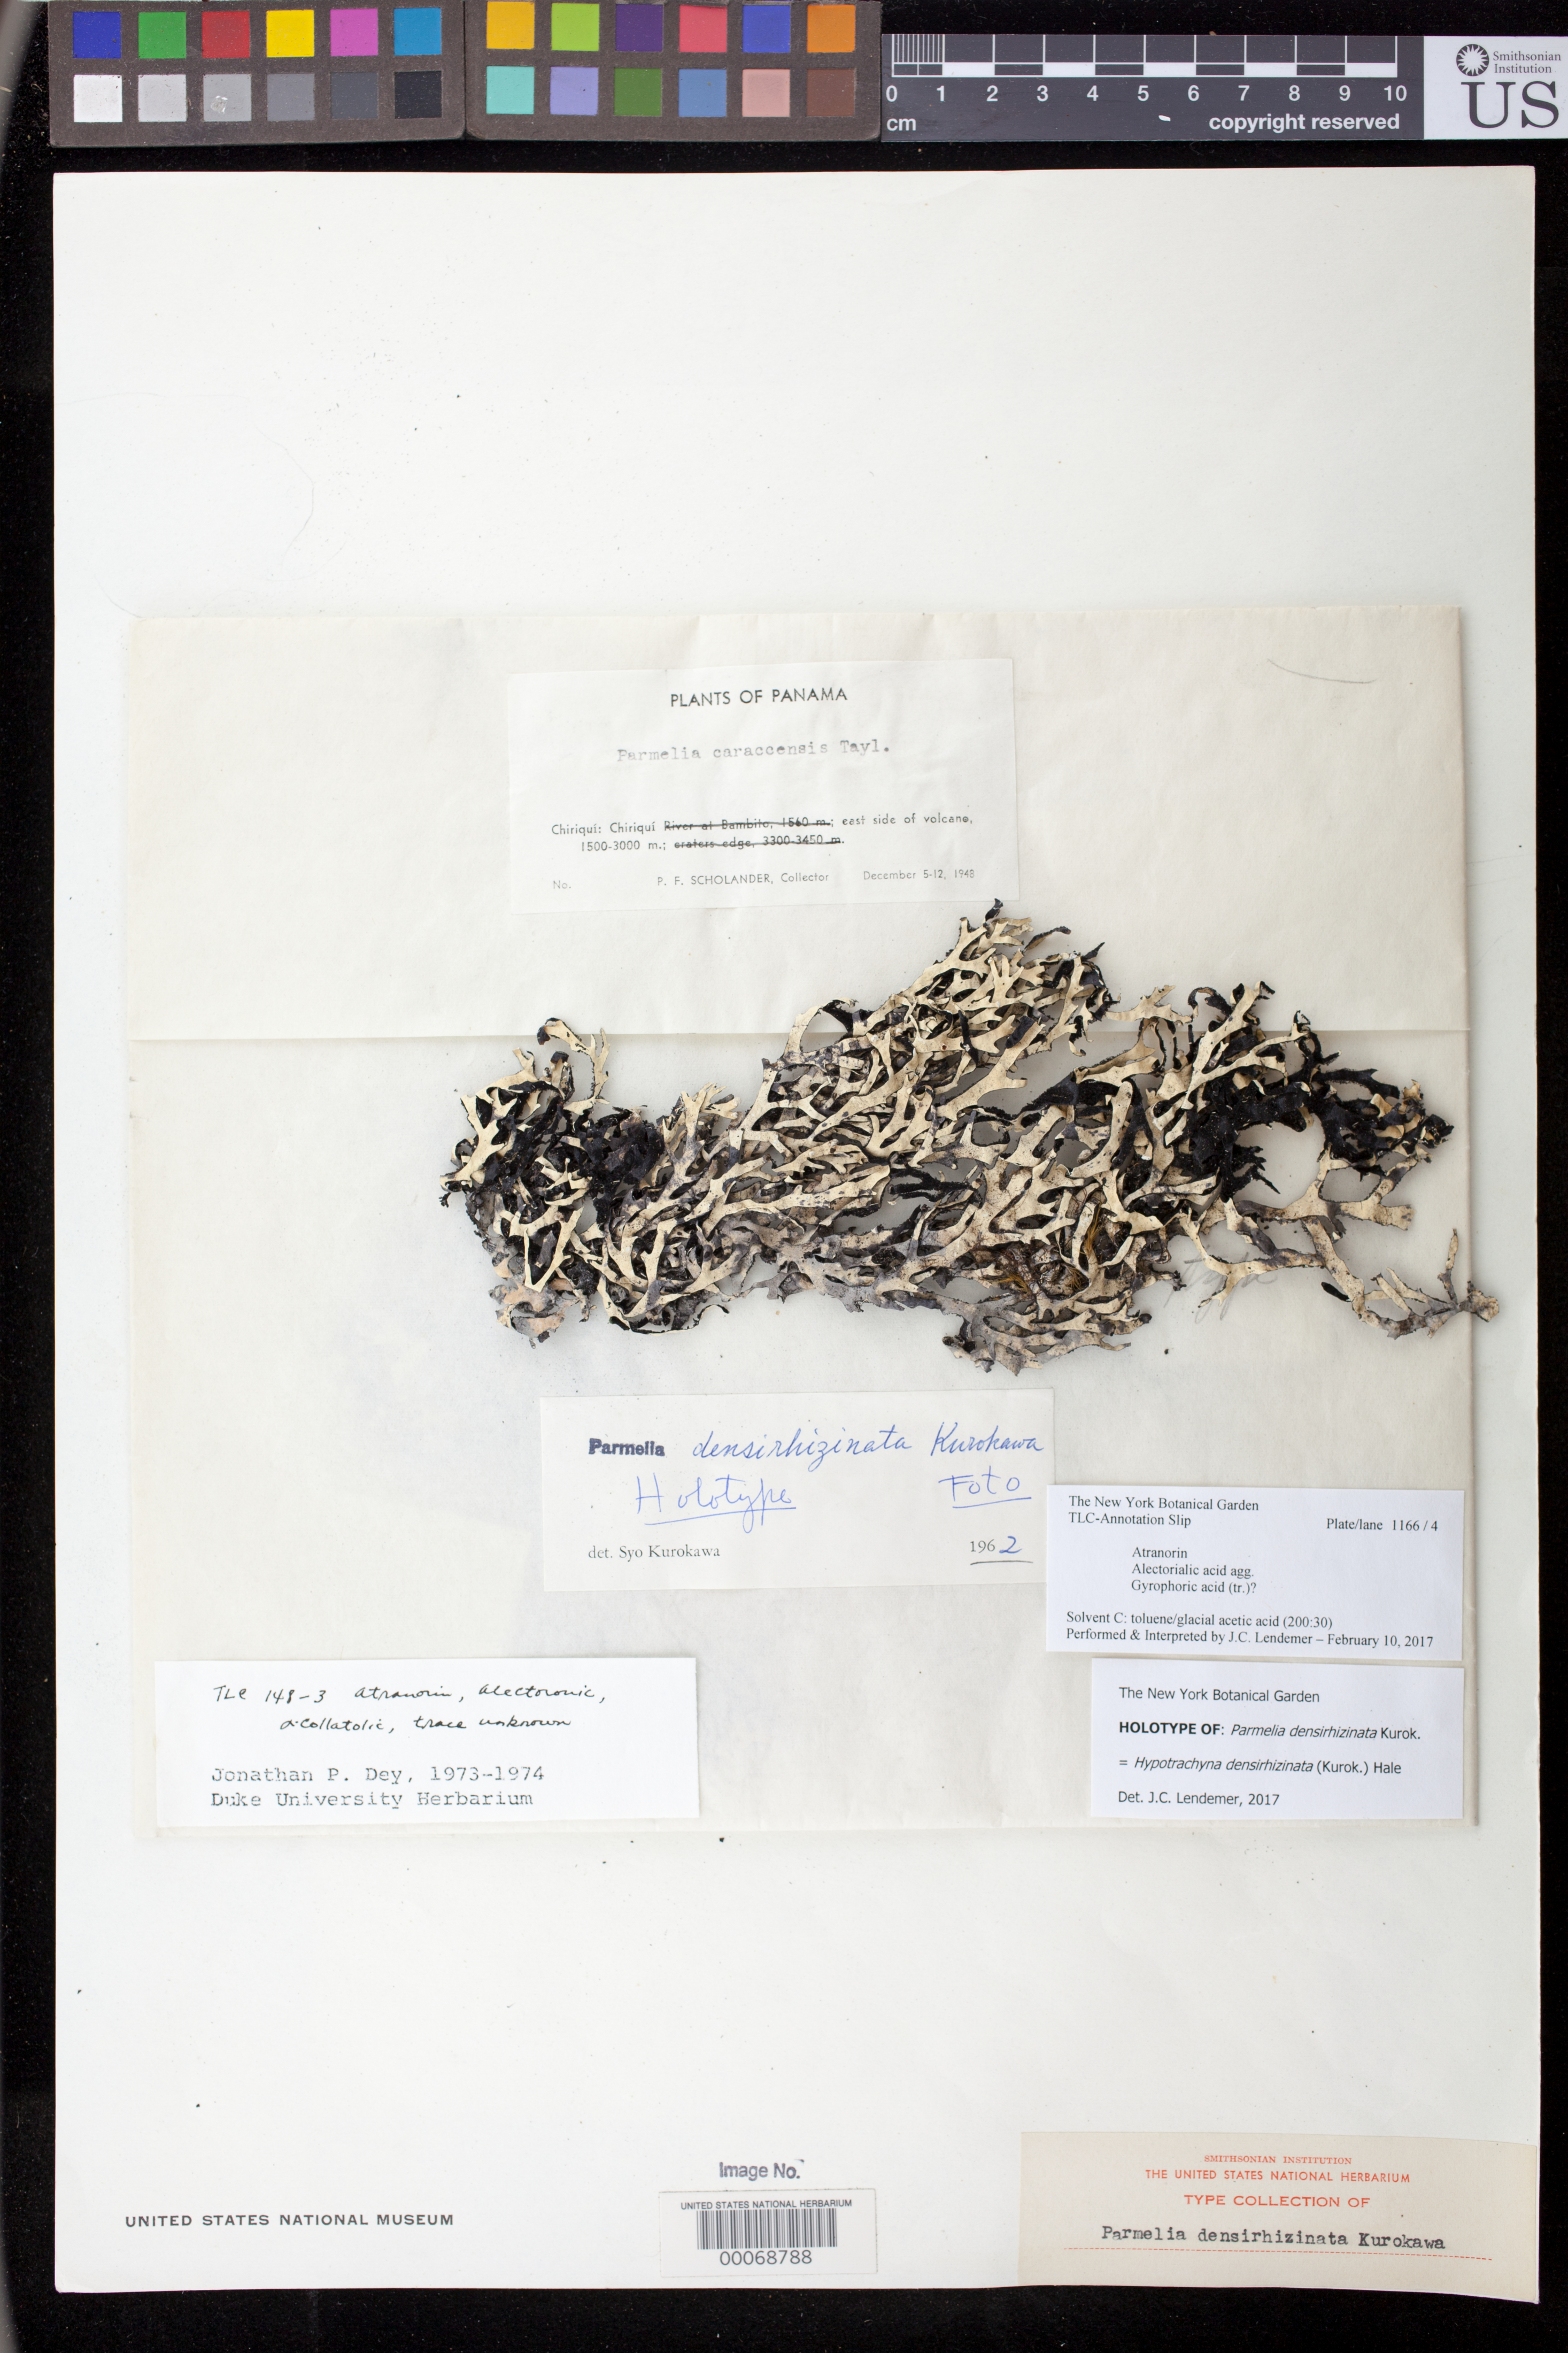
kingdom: Fungi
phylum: Ascomycota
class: Lecanoromycetes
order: Lecanorales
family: Parmeliaceae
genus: Parmelia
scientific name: Parmelia densirhizinata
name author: Kurok. in Hale & Kurok.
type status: Holotype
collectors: P. Scholander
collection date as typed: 05 Dec 1948 to 12 Dec 1948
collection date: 1948-12-05/1948-12-12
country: Panama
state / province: Chiriquí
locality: Chiriqui, E side of Volcano.